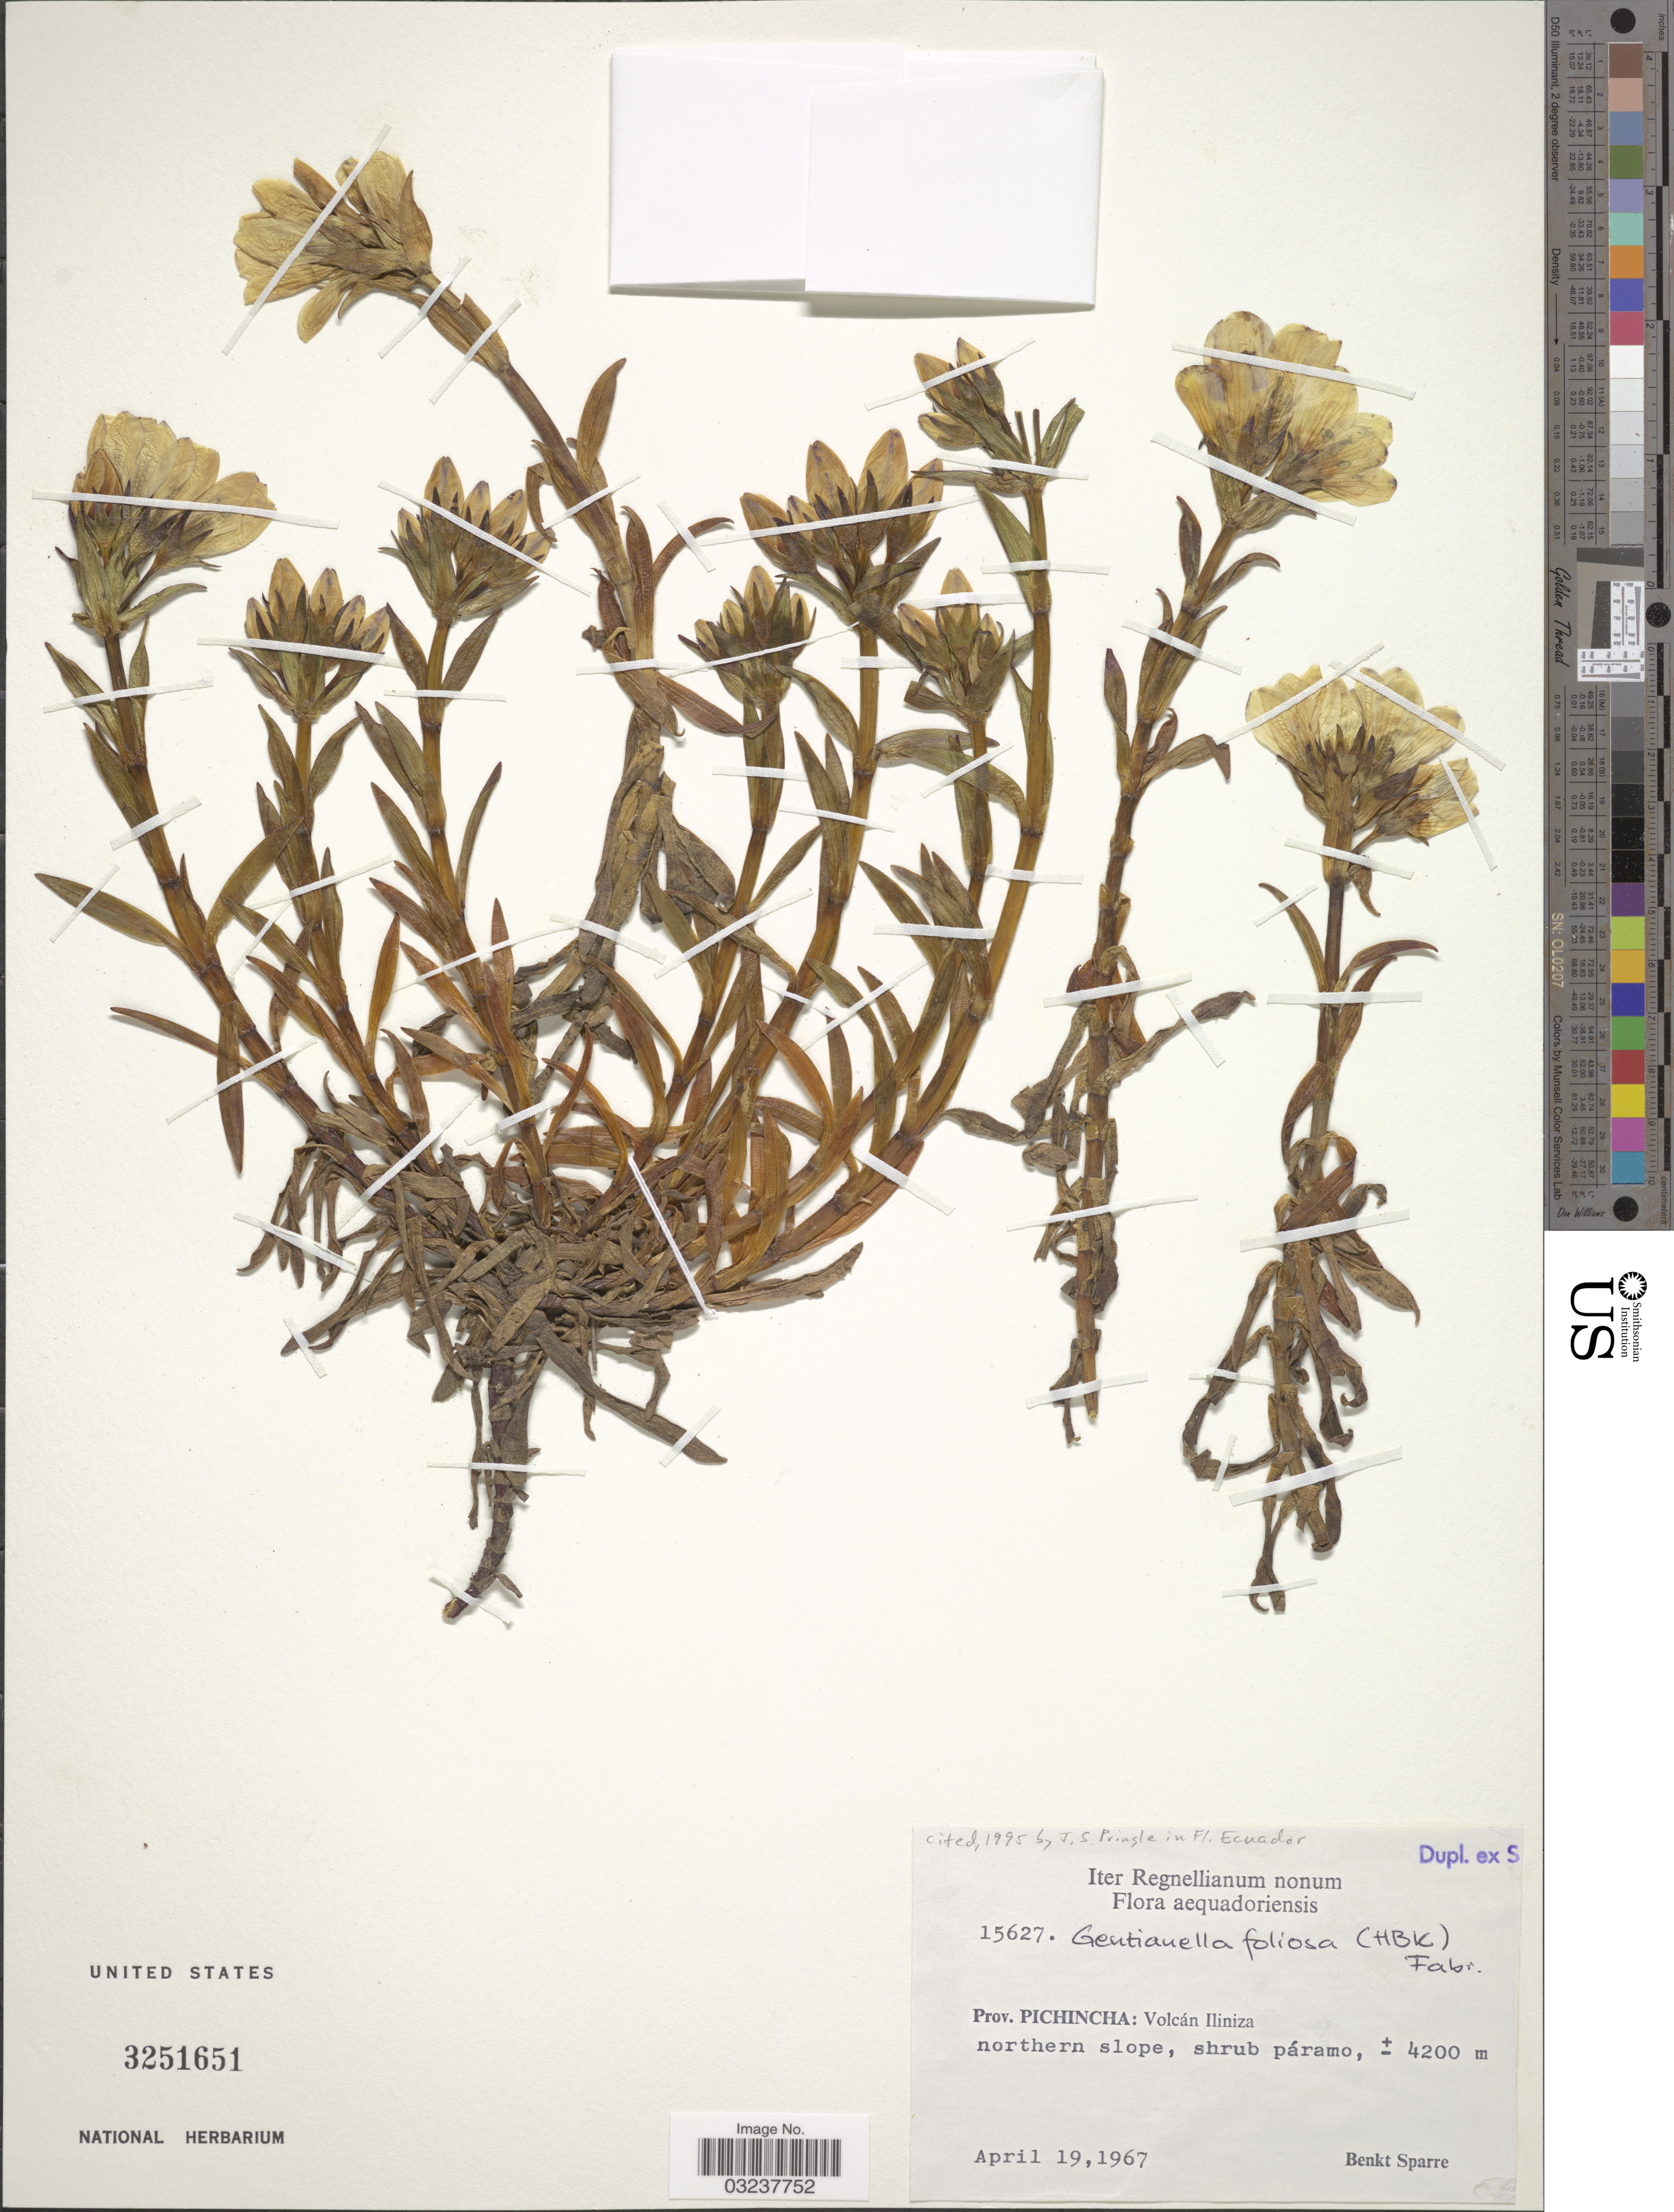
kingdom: Plantae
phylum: Tracheophyta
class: Magnoliopsida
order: Gentianales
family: Gentianaceae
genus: Gentianella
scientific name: Gentianella foliosa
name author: (Kunth) Fabris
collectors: B. Sparre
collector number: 15627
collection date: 1967-04-19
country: Ecuador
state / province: Pichincha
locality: Volcán Iliniza, northern slope.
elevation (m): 4200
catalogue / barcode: US 3251651